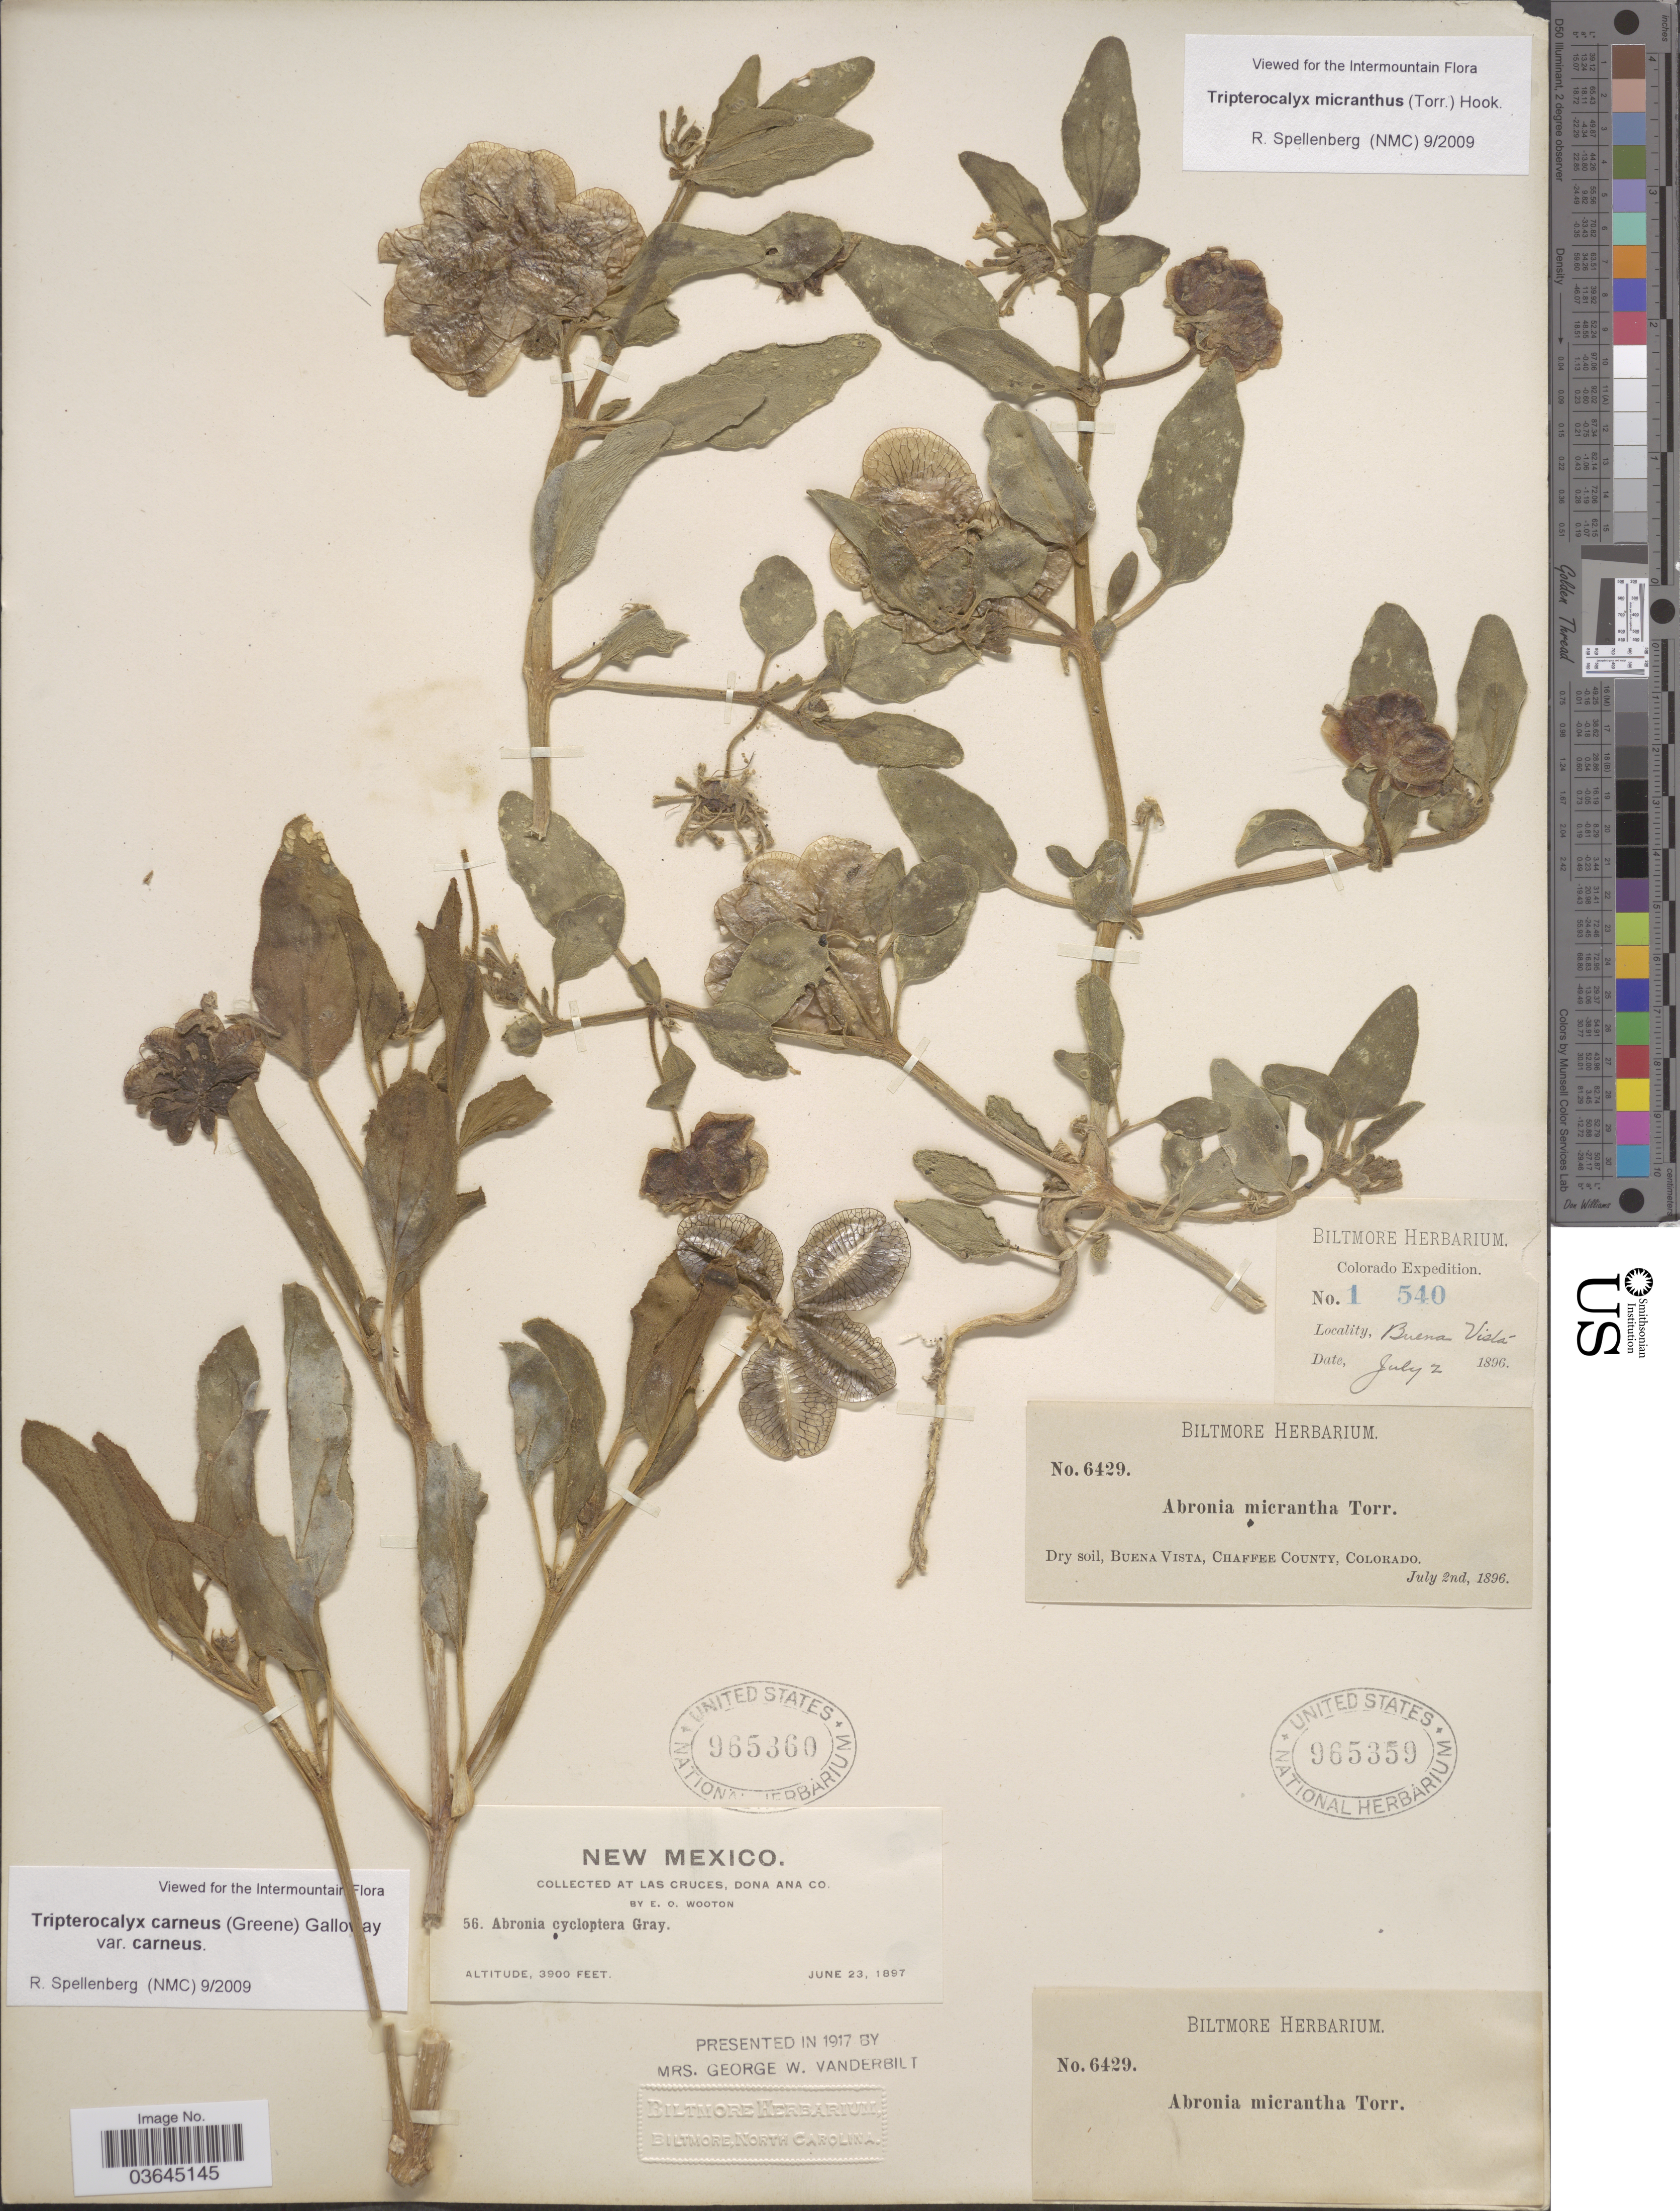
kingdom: Plantae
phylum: Tracheophyta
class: Magnoliopsida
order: Caryophyllales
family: Nyctaginaceae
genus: Tripterocalyx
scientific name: Tripterocalyx carneus var. carneus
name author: (Greene) L.A. Galloway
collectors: E. O. Wooton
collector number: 56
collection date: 1897-06-23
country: United States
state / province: New Mexico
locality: Las Cruces, Dona Ana Co.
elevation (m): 1189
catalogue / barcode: US 965360-2